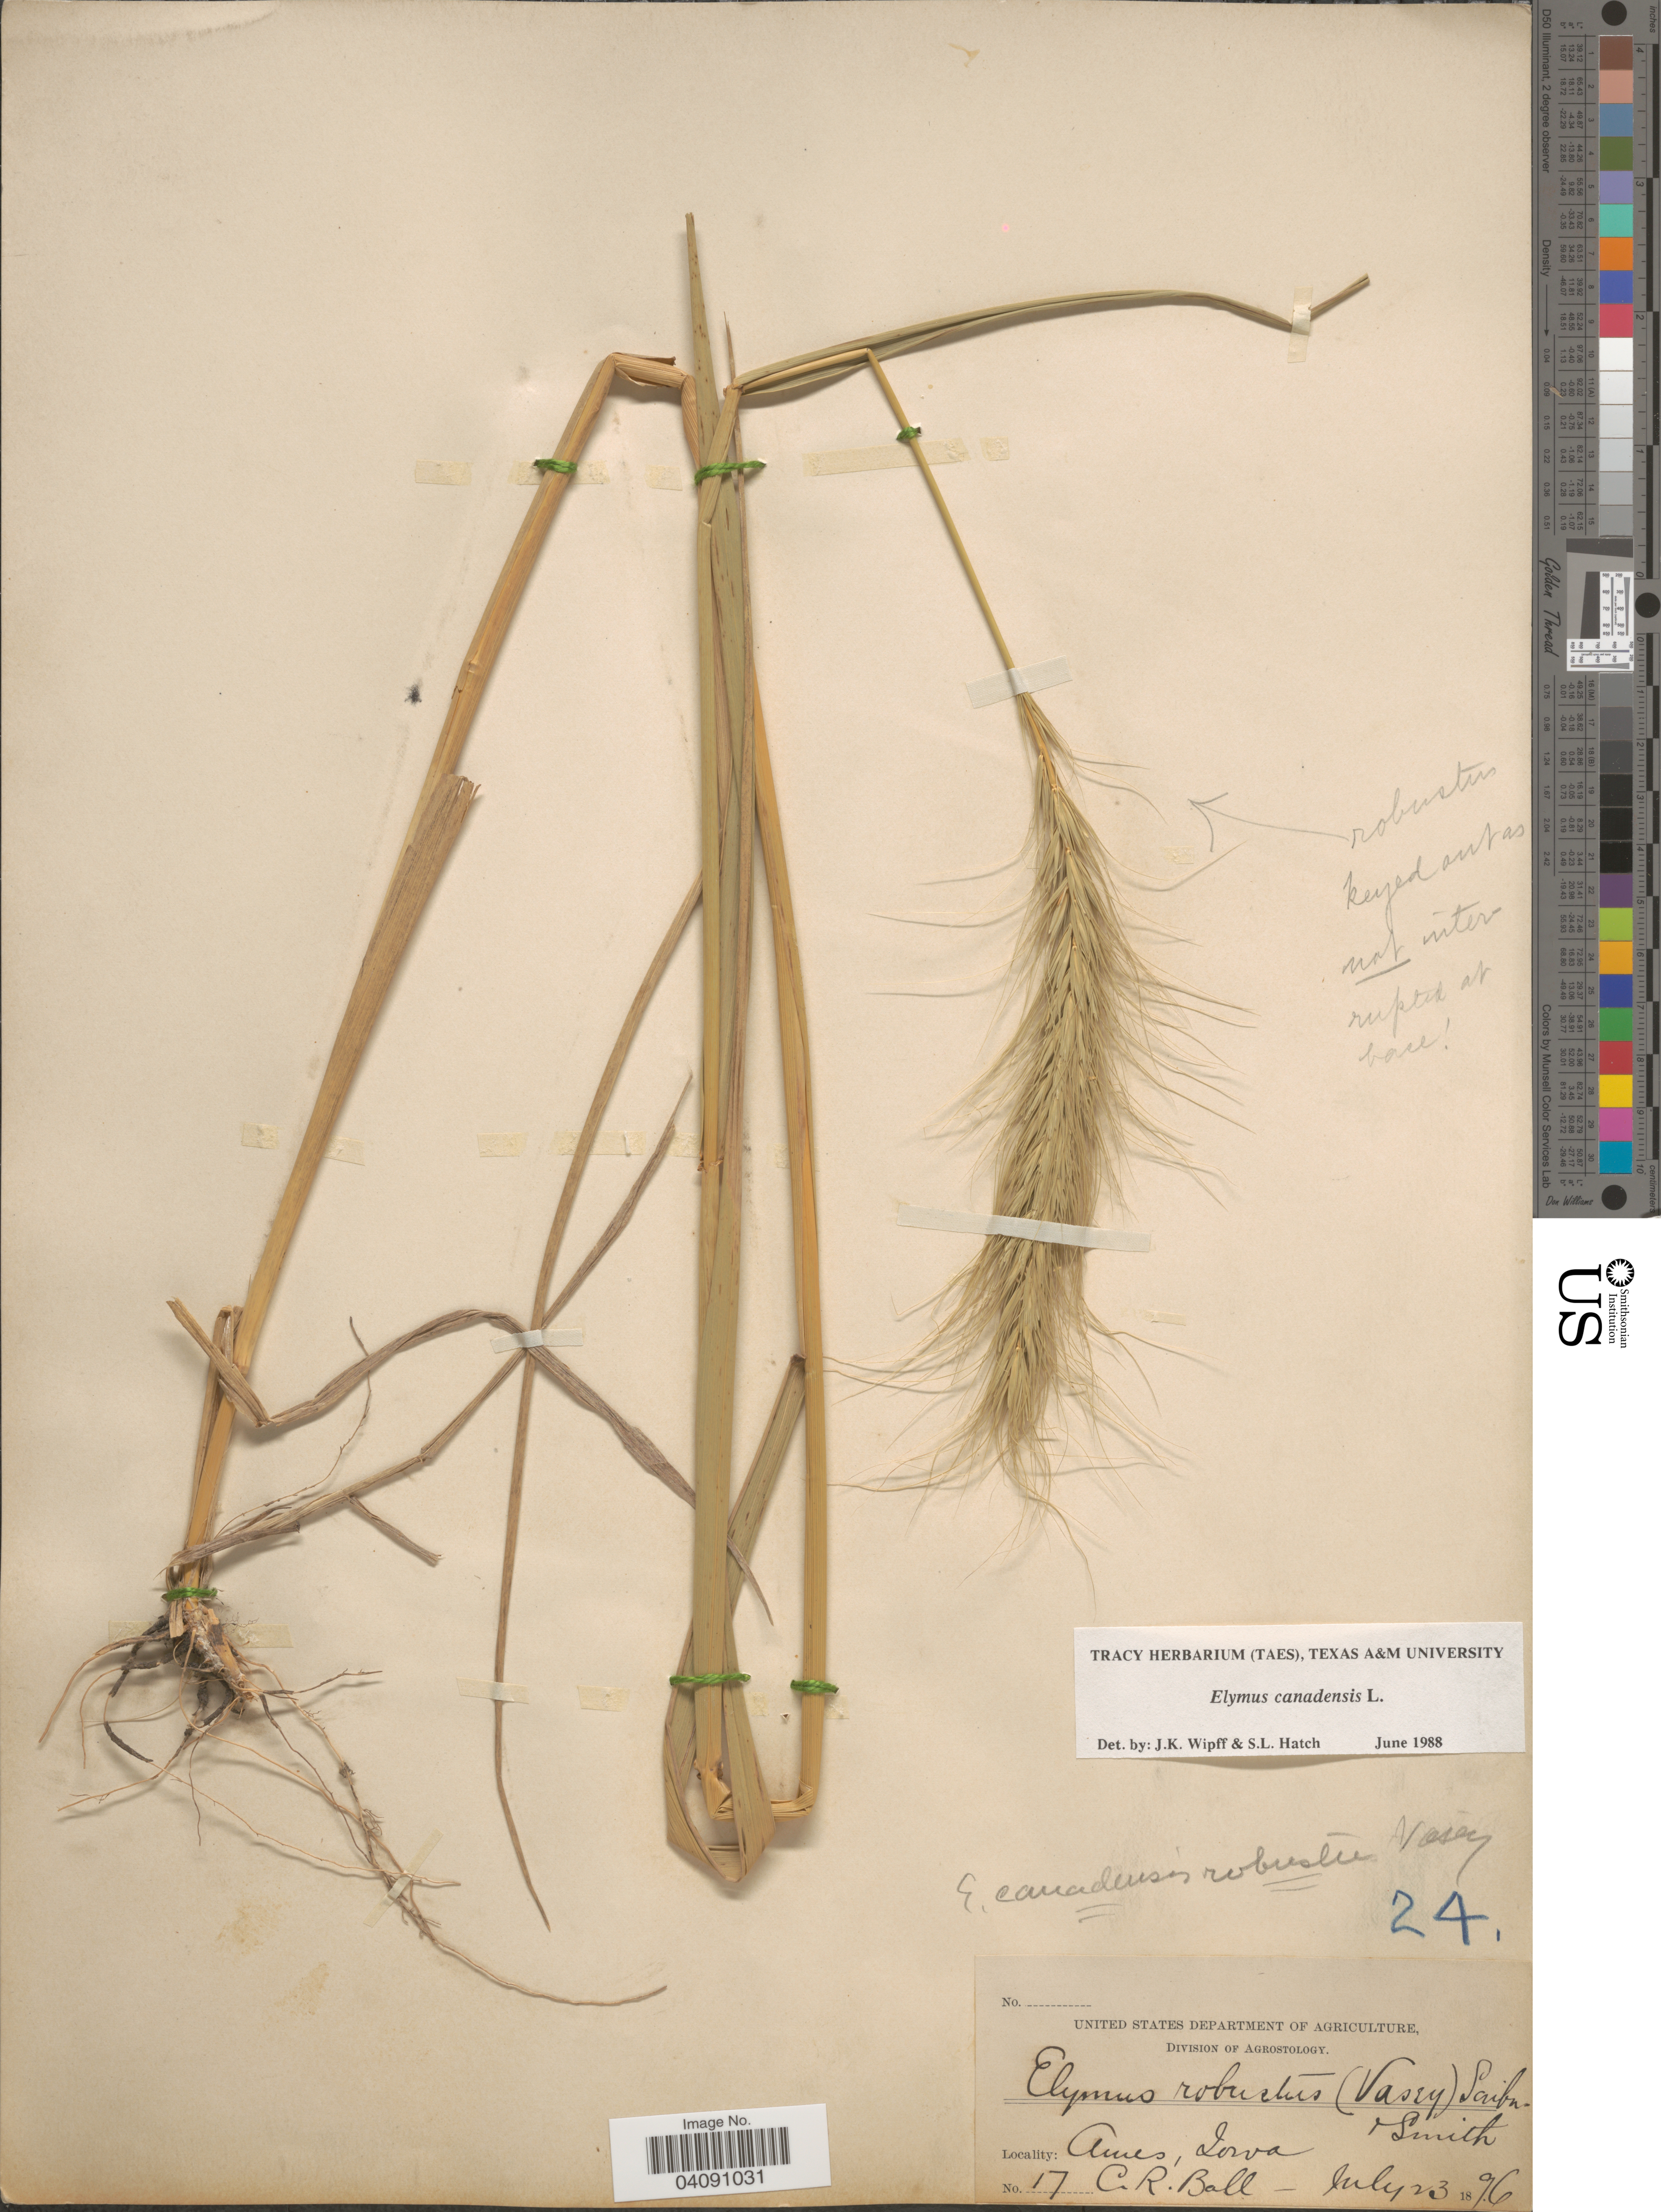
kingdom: Plantae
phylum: Tracheophyta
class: Liliopsida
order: Poales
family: Poaceae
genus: Elymus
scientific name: Elymus canadensis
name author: L.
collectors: C. R. Ball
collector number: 17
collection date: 1896-07-23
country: United States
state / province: Iowa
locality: Ames.